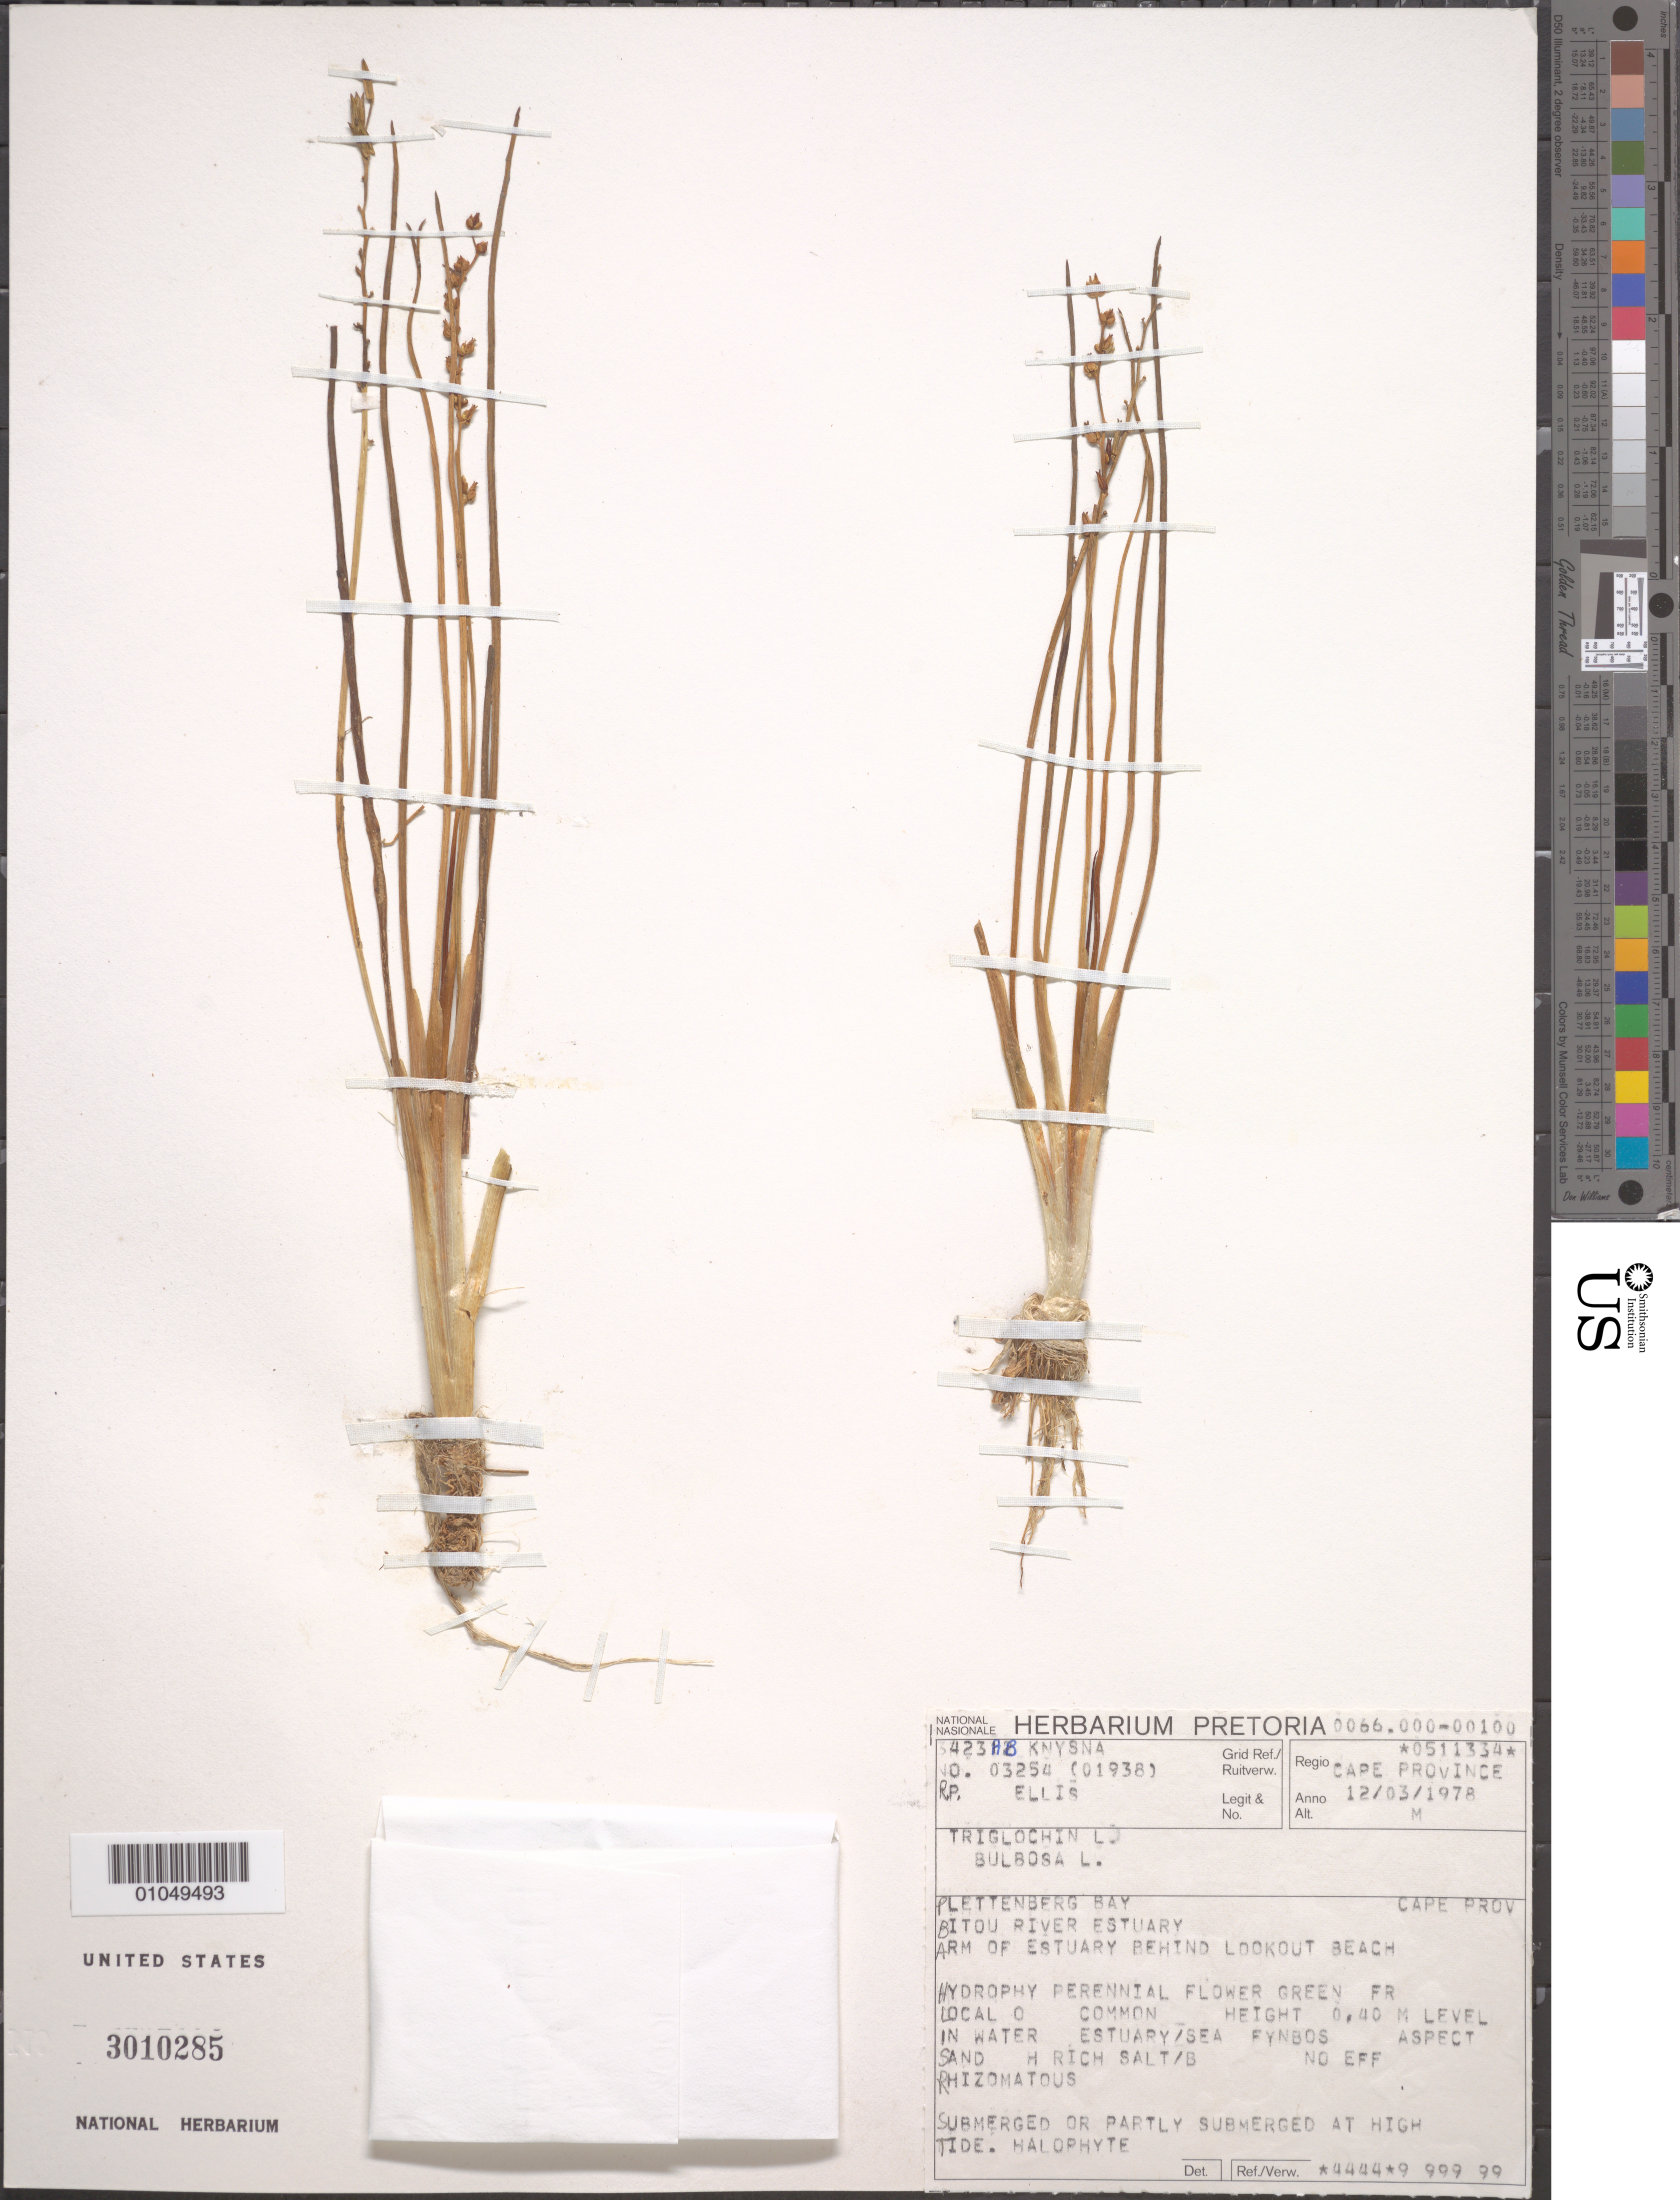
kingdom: Plantae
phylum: Tracheophyta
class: Liliopsida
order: Alismatales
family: Juncaginaceae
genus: Triglochin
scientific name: Triglochin bulbosa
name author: L.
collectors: R. Ellis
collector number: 3254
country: South Africa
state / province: Western Cape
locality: Plettenberg Bay, Bitou River Estuary, Arm of estuary behind Lookout Beach.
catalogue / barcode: US 3010285